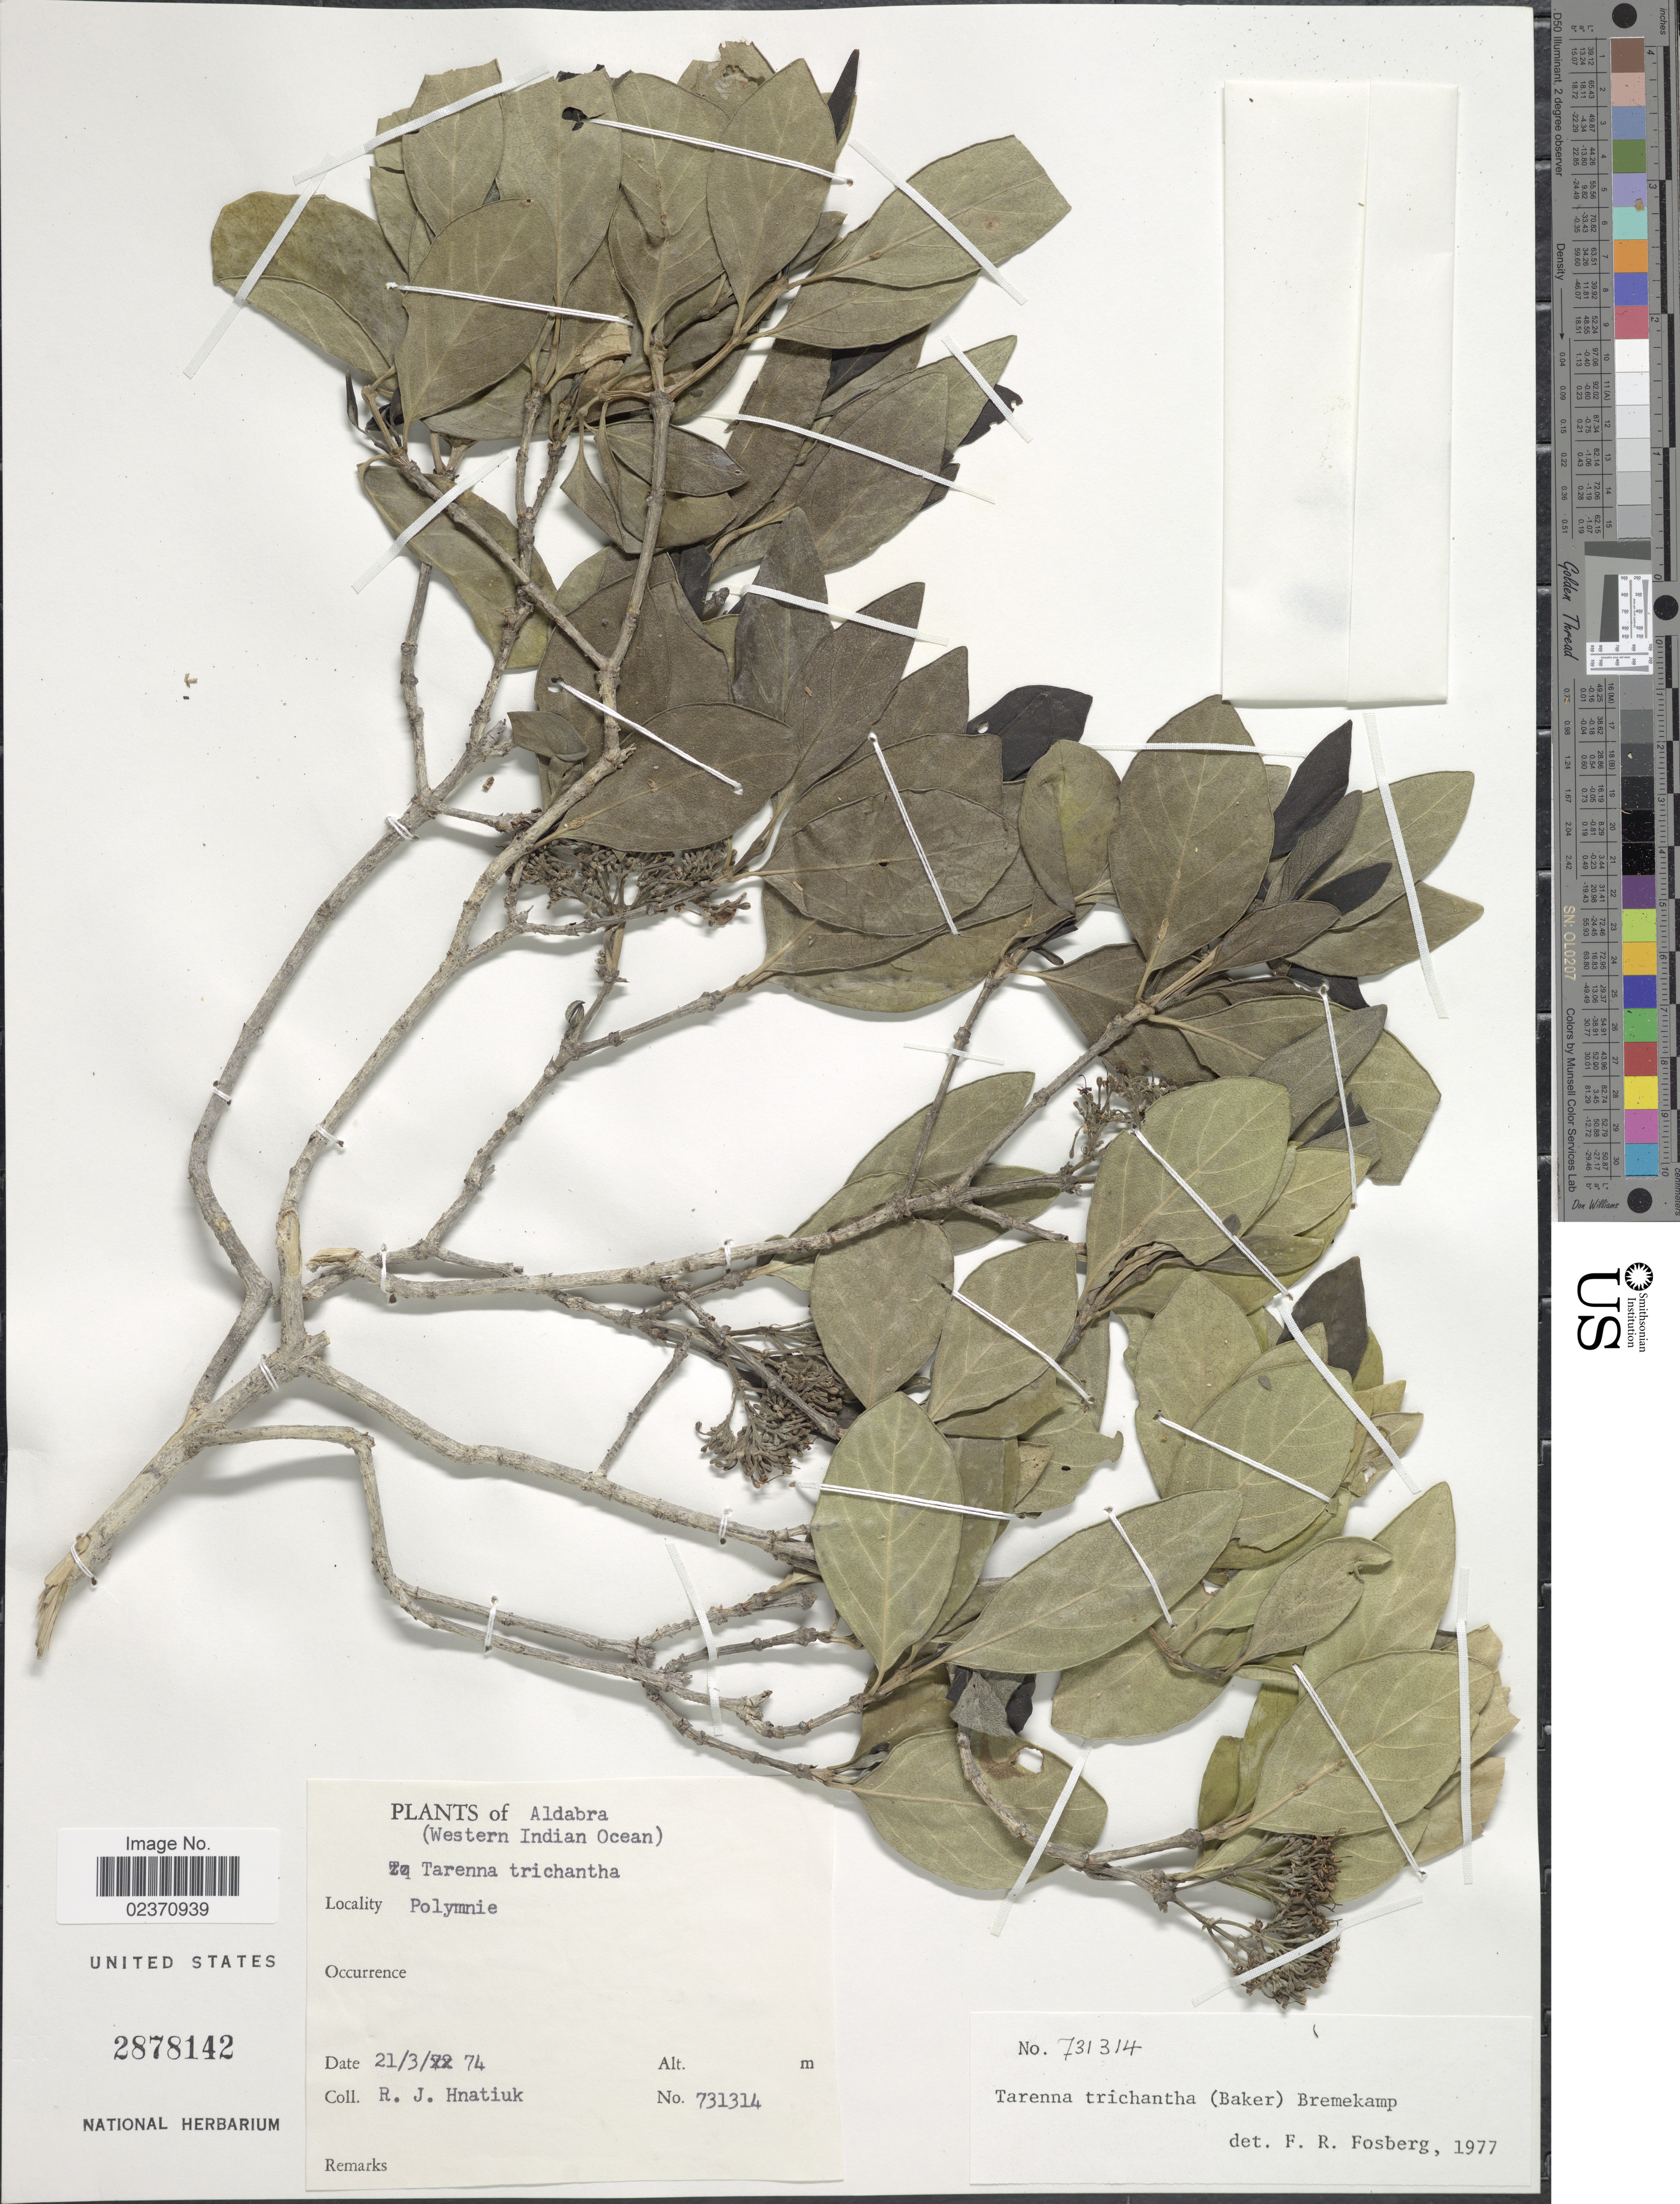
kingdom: Plantae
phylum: Tracheophyta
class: Magnoliopsida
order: Gentianales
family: Rubiaceae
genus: Paracephaelis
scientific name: Paracephaelis trichantha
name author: (Baker) De Block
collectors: R. Hnatiuk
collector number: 731314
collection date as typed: Transcribed d/m/y: 21/3/74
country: Seychelles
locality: Aldabra (Western Indian Ocean), Polymnie.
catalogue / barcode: US 2878142